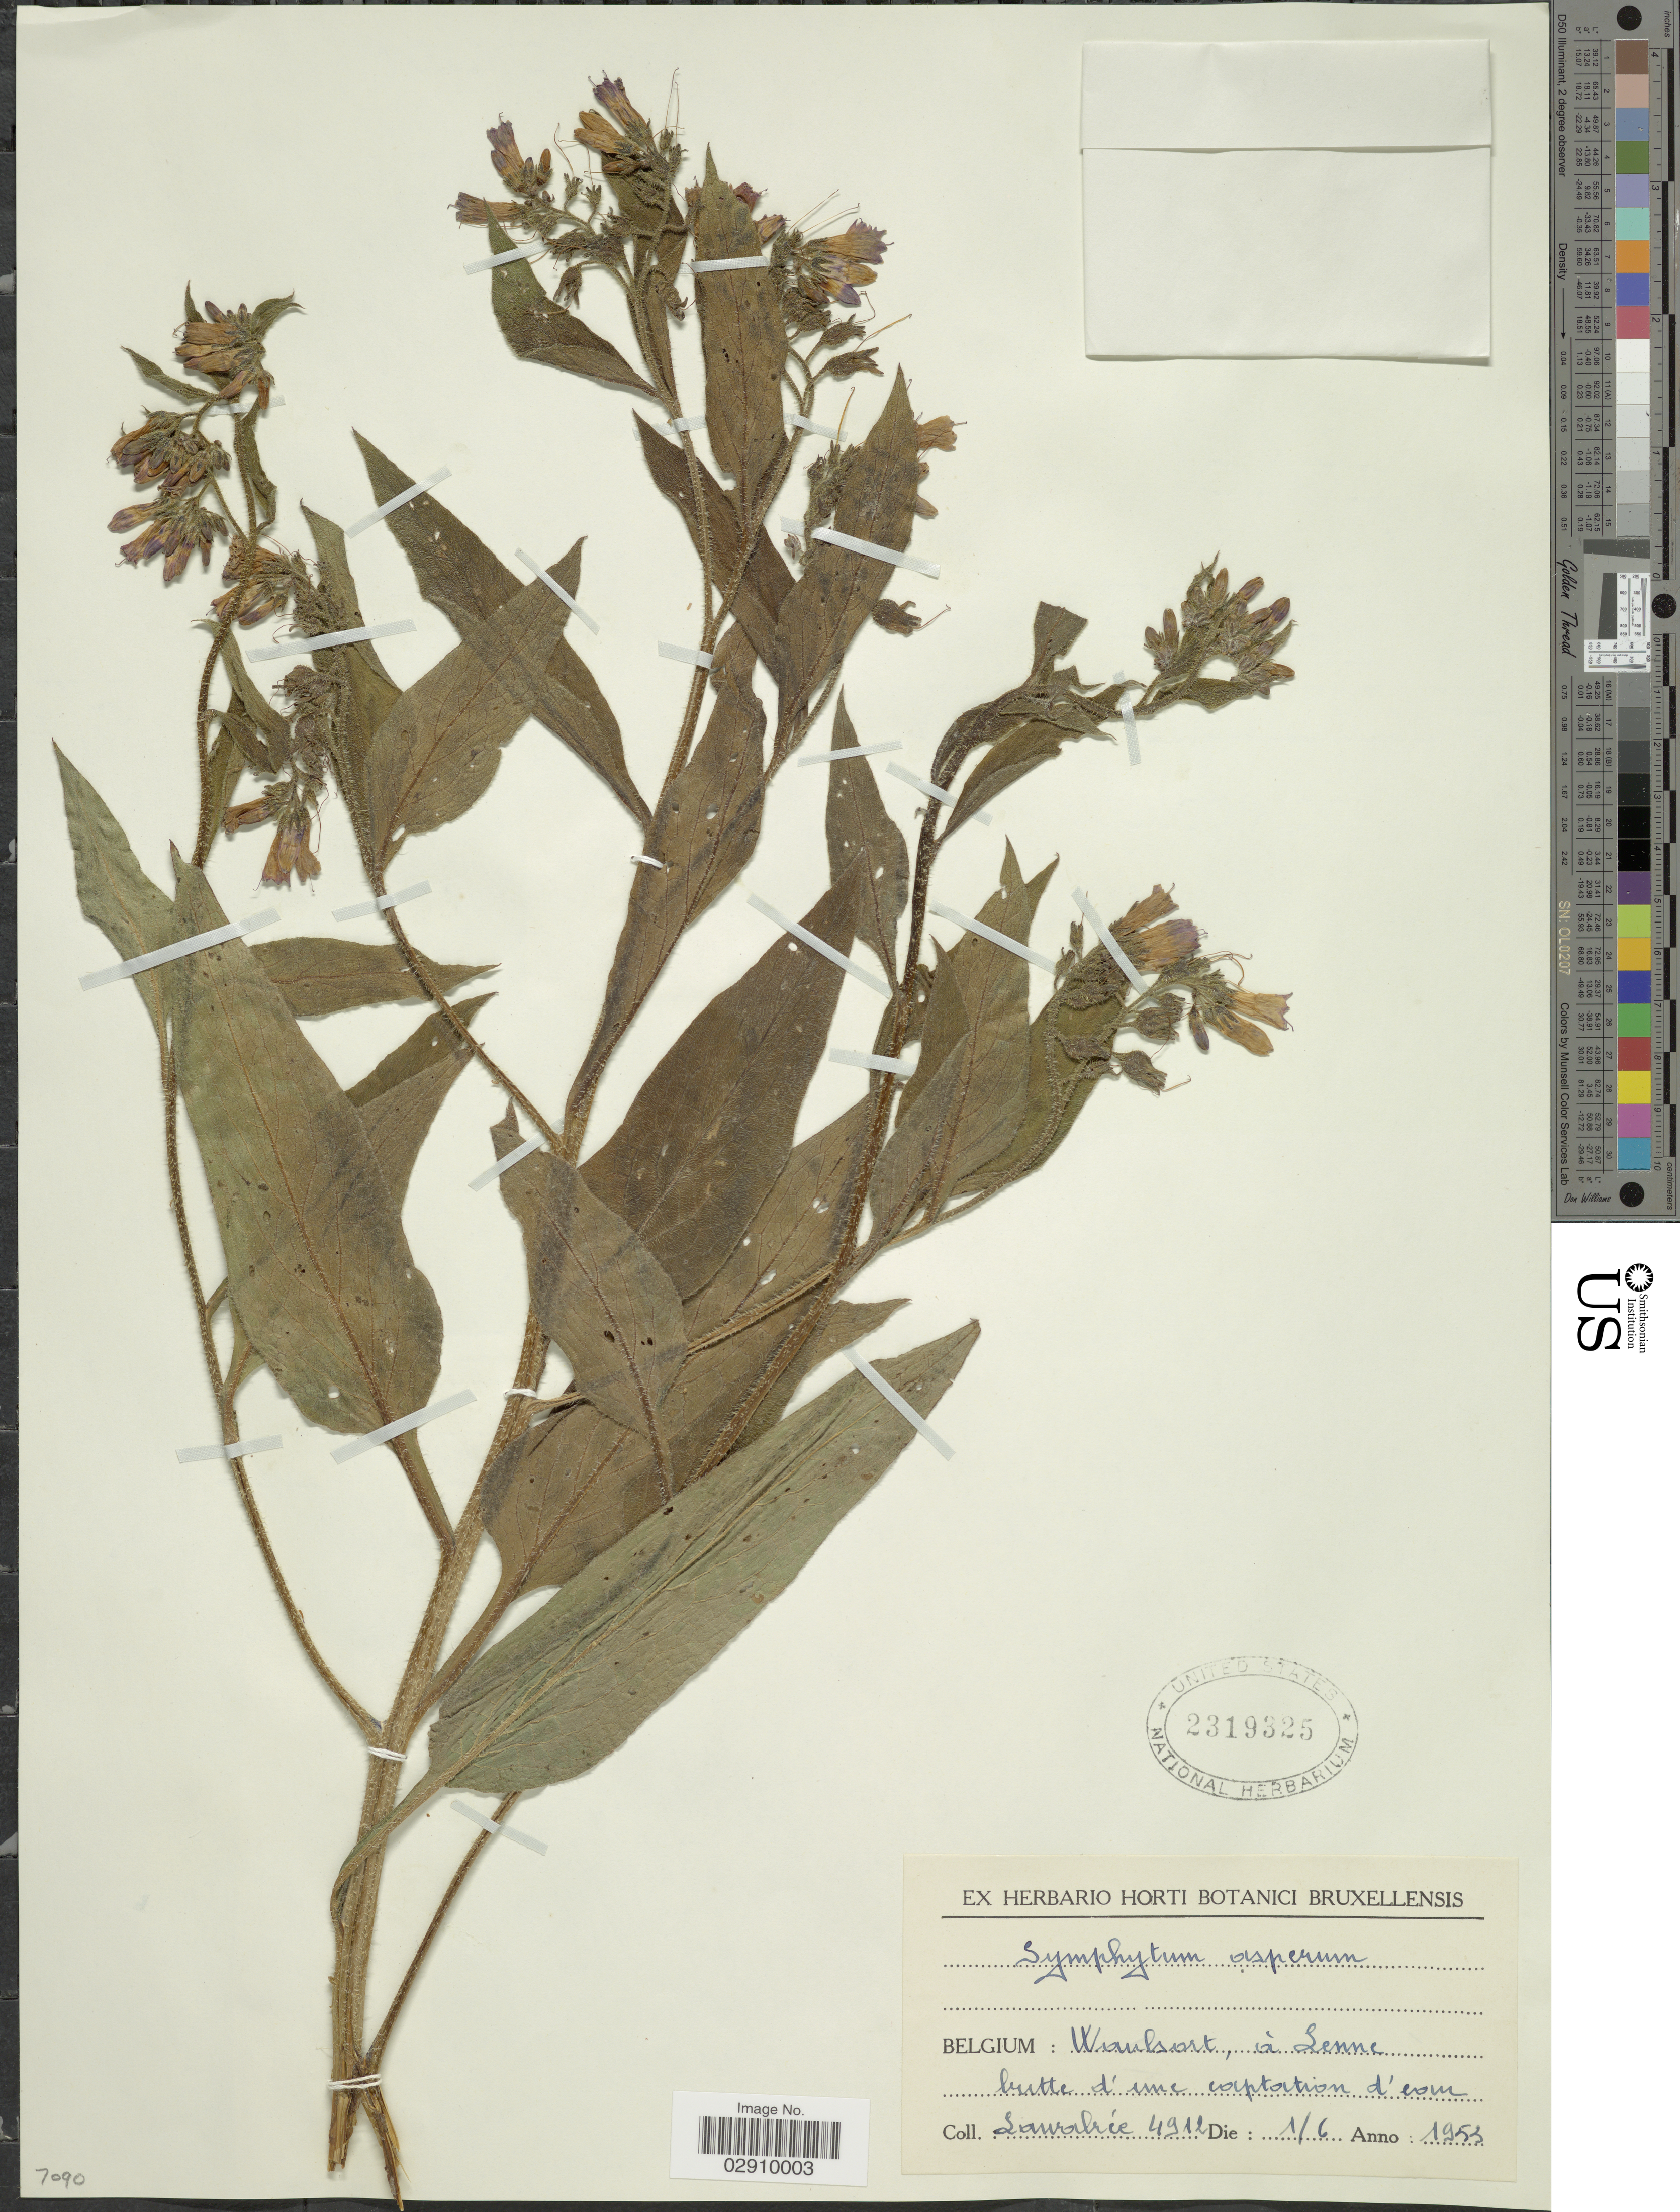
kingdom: Plantae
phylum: Tracheophyta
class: Magnoliopsida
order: Boraginales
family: Boraginaceae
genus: Symphytum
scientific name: Symphytum asperum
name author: Lepech.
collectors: Lawalrée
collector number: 4912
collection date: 1953-06-01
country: Belgium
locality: Waulsort, á Lenne butte d'une captation d'eau.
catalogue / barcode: US 2319325